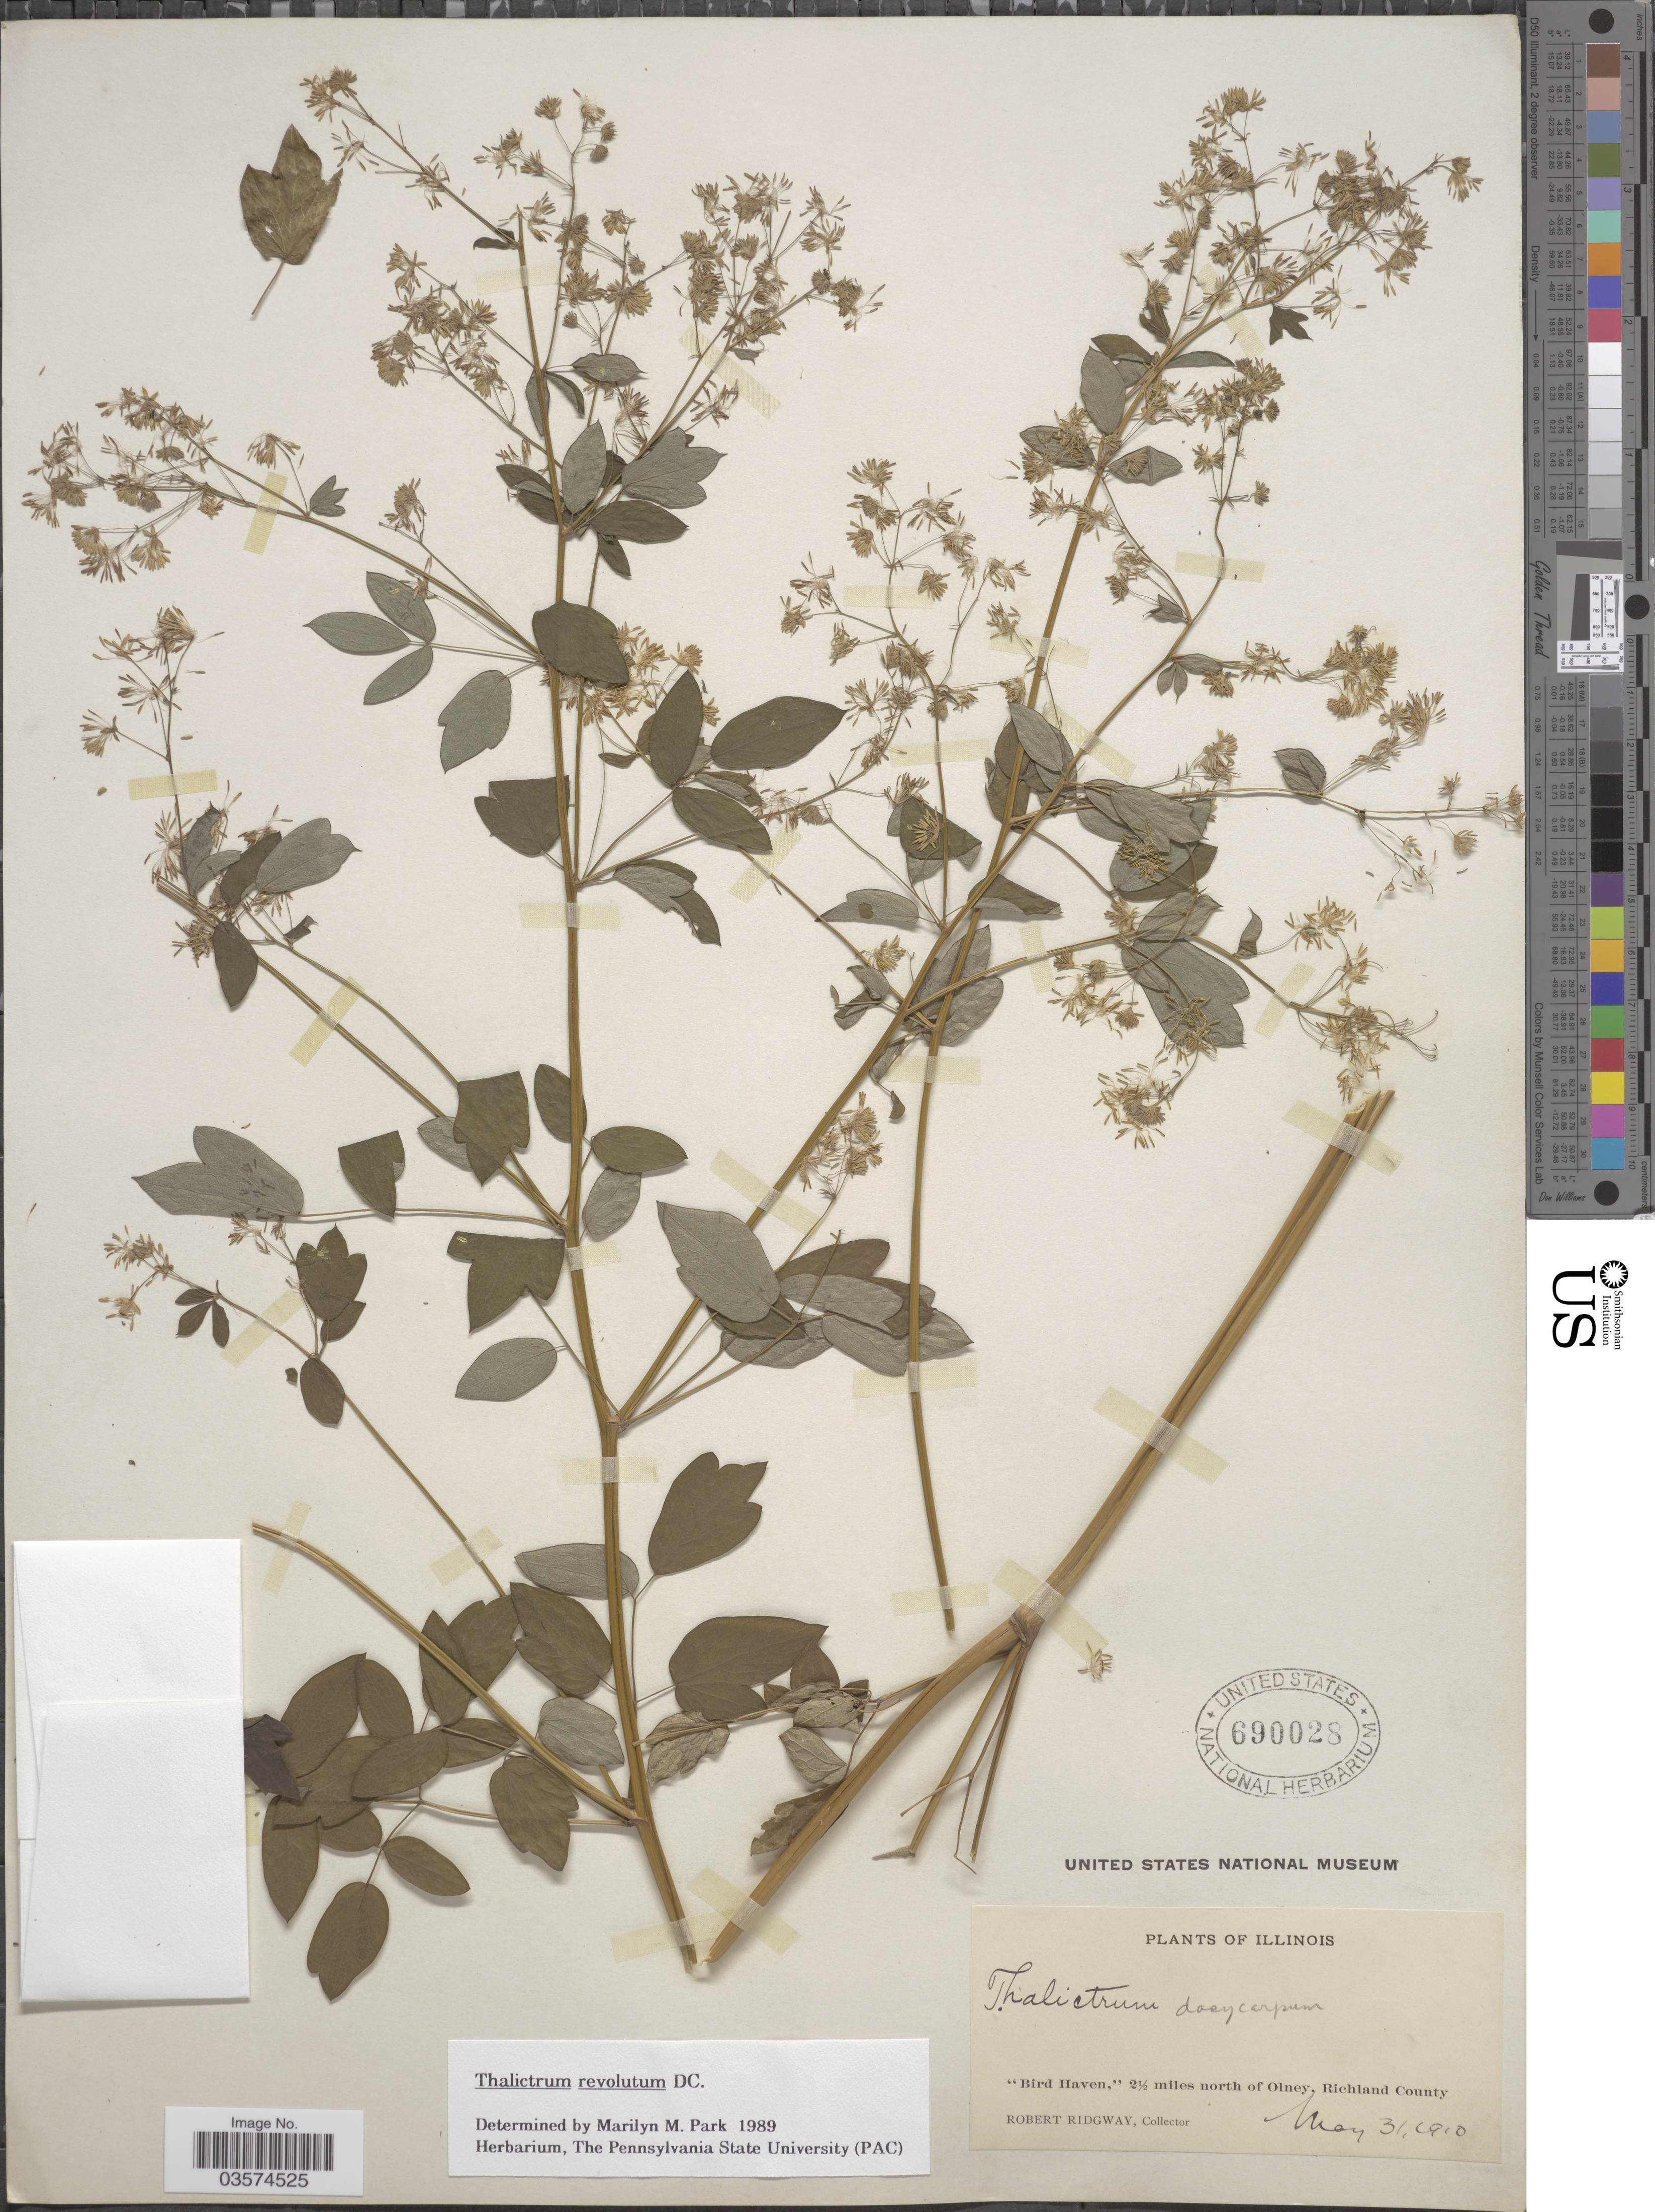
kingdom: Plantae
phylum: Tracheophyta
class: Magnoliopsida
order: Ranunculales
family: Ranunculaceae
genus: Thalictrum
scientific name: Thalictrum amphibolum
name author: Greene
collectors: R. Ridgway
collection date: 1910-05-31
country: United States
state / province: Illinois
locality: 'Bird Haven,' 2½ miles north of Olney, Richland County.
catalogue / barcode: US 690028